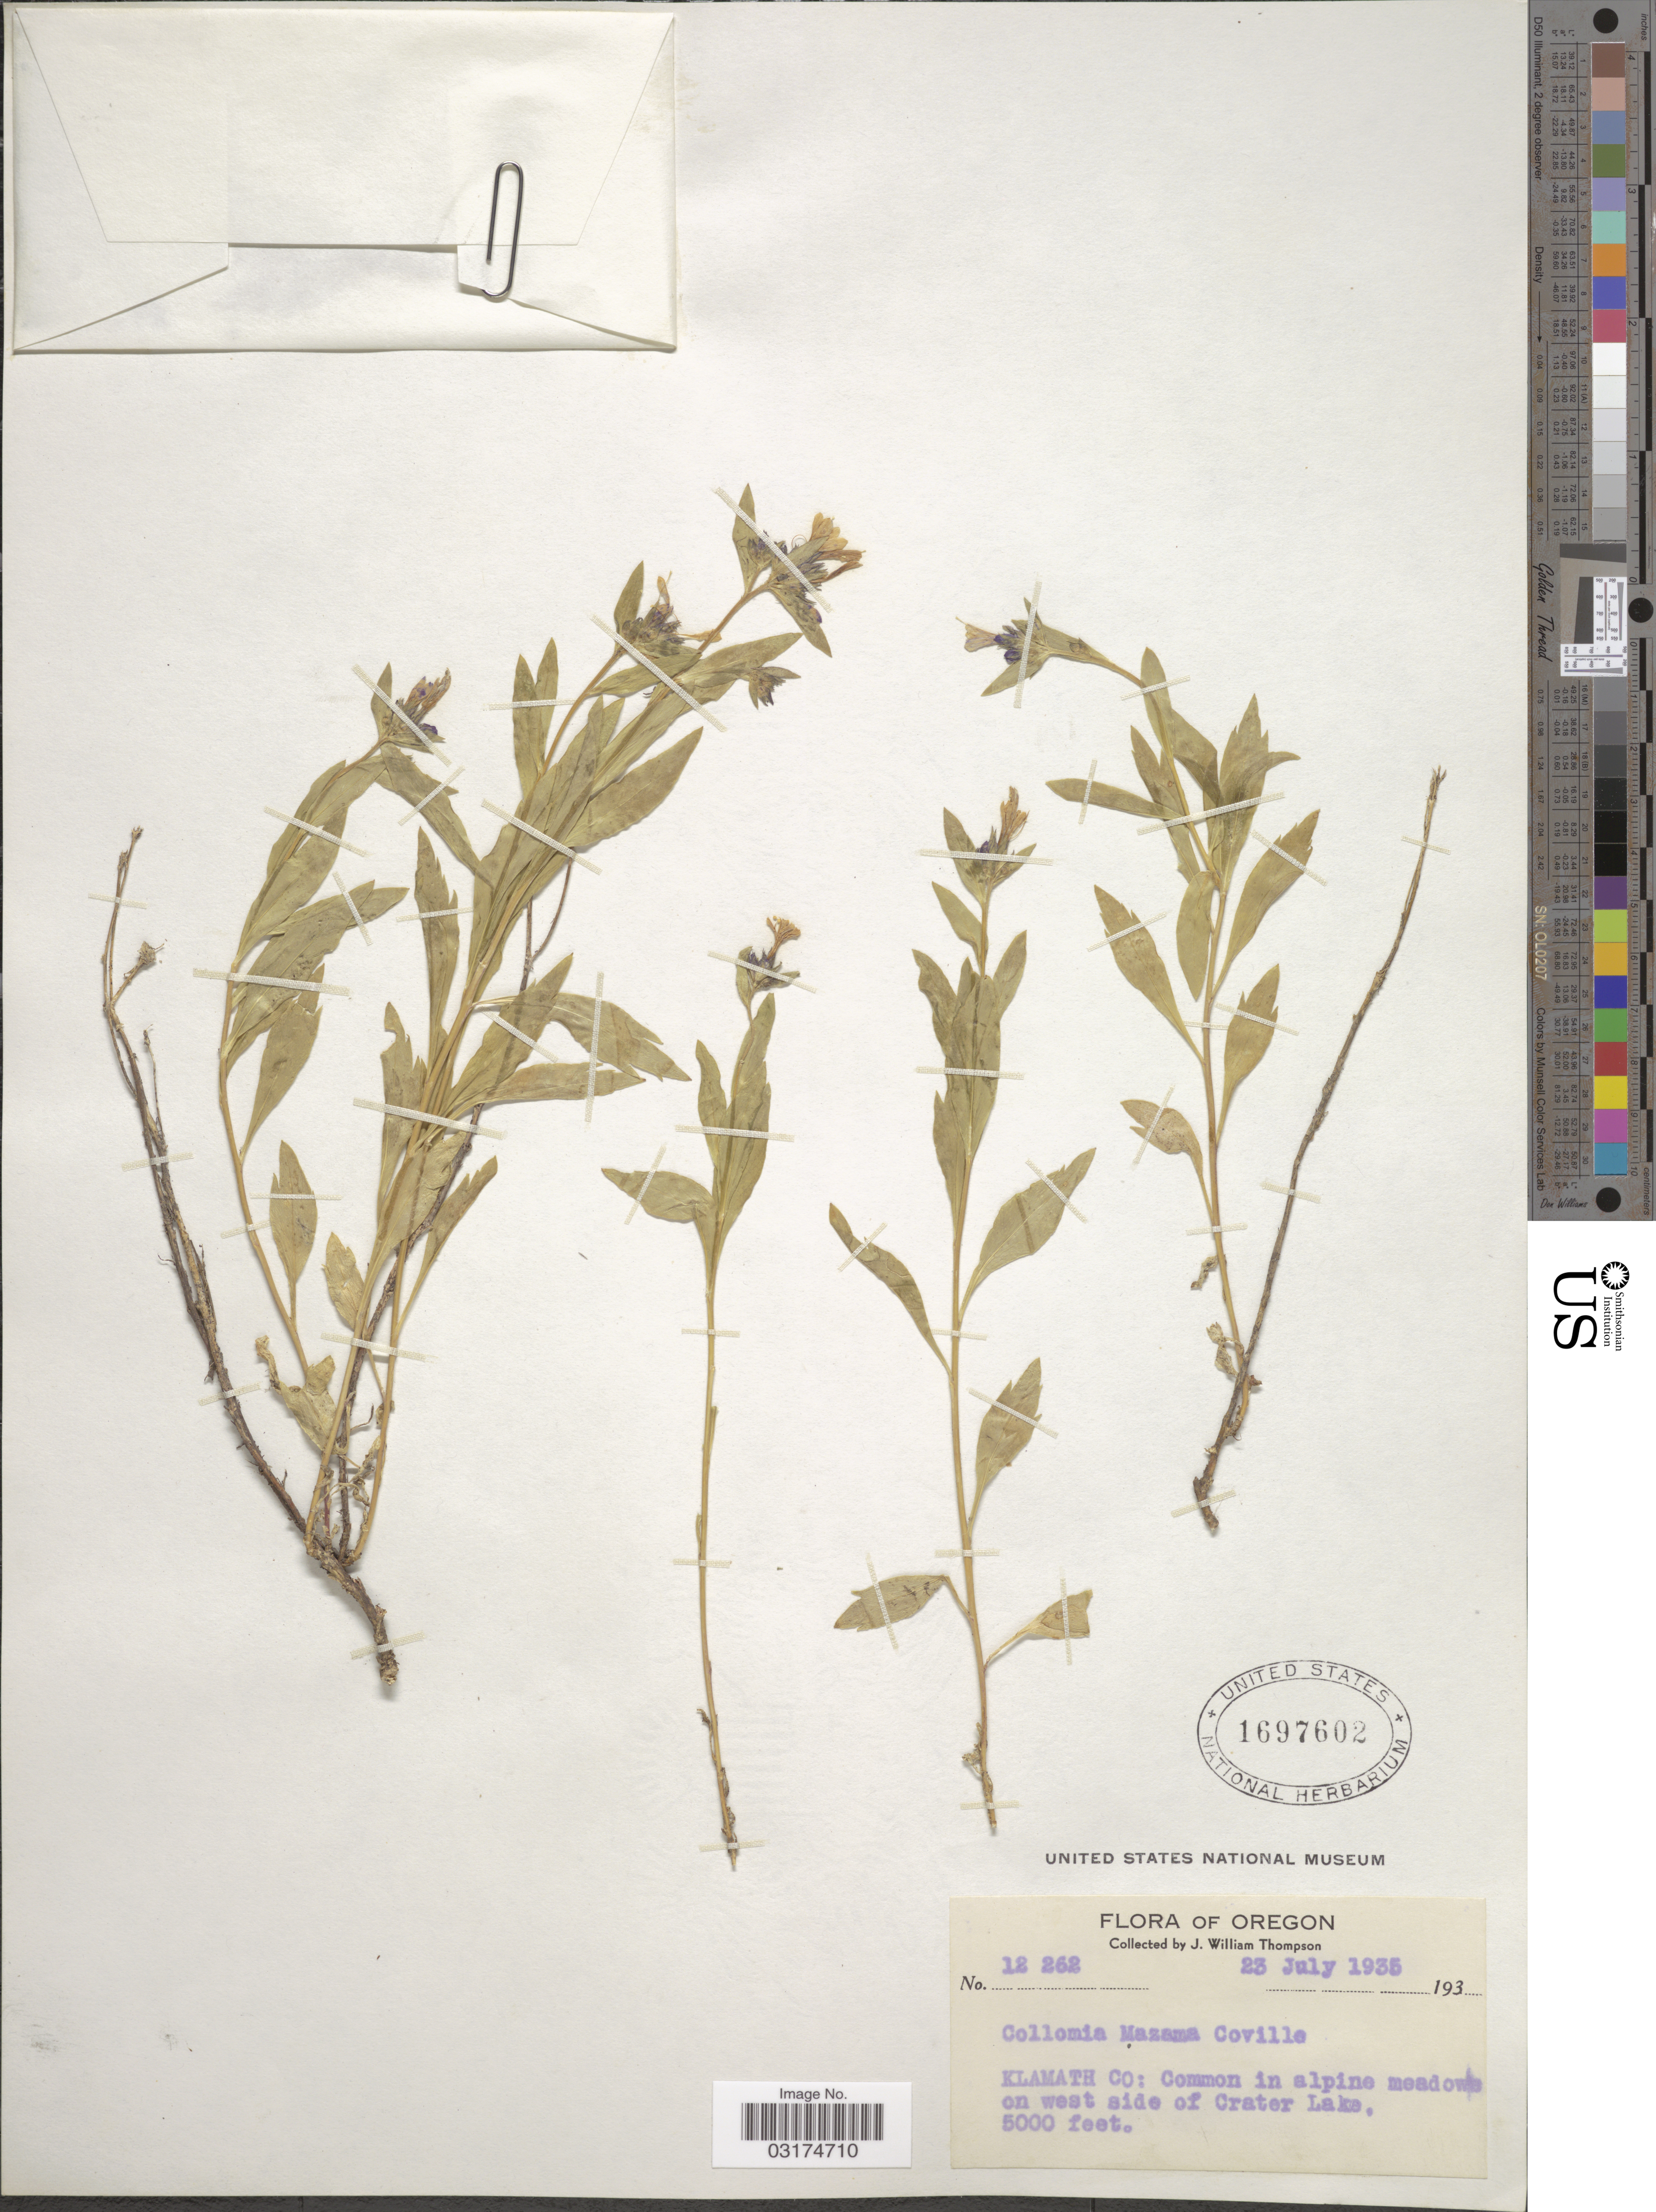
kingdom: Plantae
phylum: Tracheophyta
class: Magnoliopsida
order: Ericales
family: Polemoniaceae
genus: Collomia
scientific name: Collomia mazama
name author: Coville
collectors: J. W. Thompson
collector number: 12262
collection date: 1935-07-23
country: United States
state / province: Oregon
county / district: Klamath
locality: Klamath Co: Common in alpine meadows on west side of Crater Lake.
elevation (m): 1524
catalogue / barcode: US 1697602